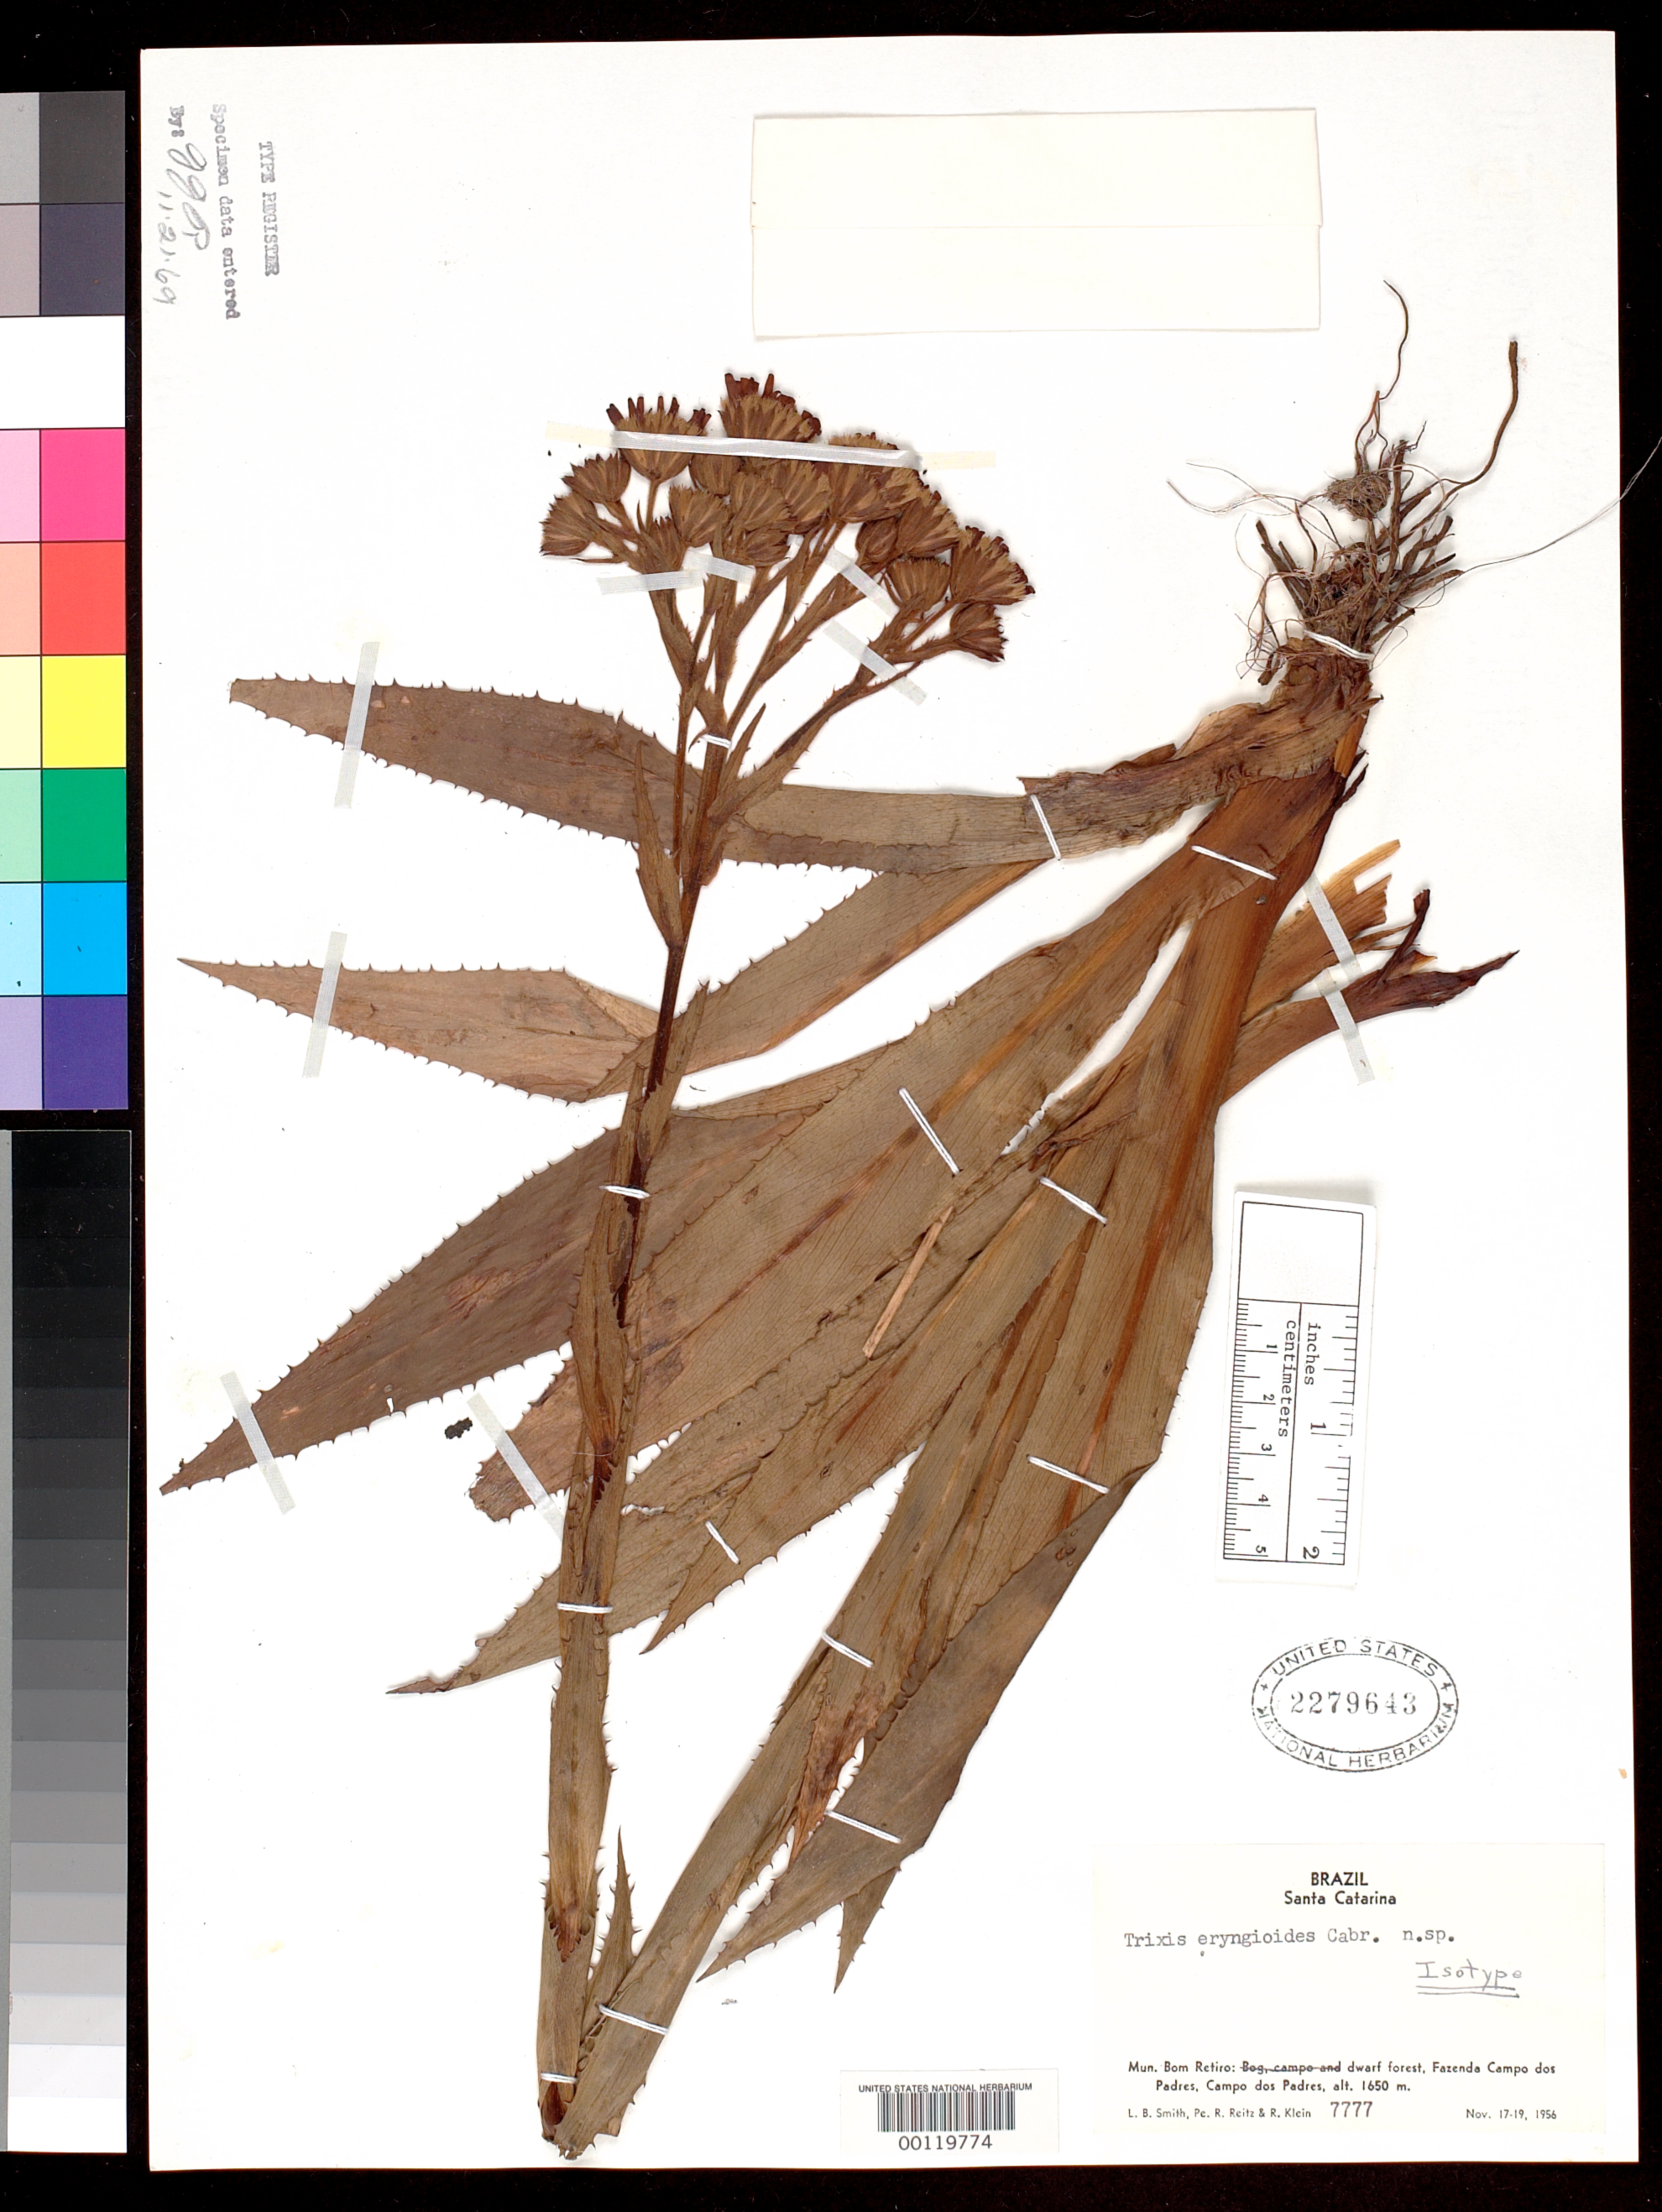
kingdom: Plantae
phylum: Tracheophyta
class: Magnoliopsida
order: Asterales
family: Asteraceae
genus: Trixis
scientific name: Trixis eryngioides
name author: Cabrera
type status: Isotype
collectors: L. Smith & R. Reitz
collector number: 7777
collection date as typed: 17 Nov 1956 to 19 Nov 1956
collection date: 1956-11-17/1956-11-19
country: Brazil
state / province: Santa Catarina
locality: Bom Retiro, Fazenda Campo dos Padres.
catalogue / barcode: US 2279643